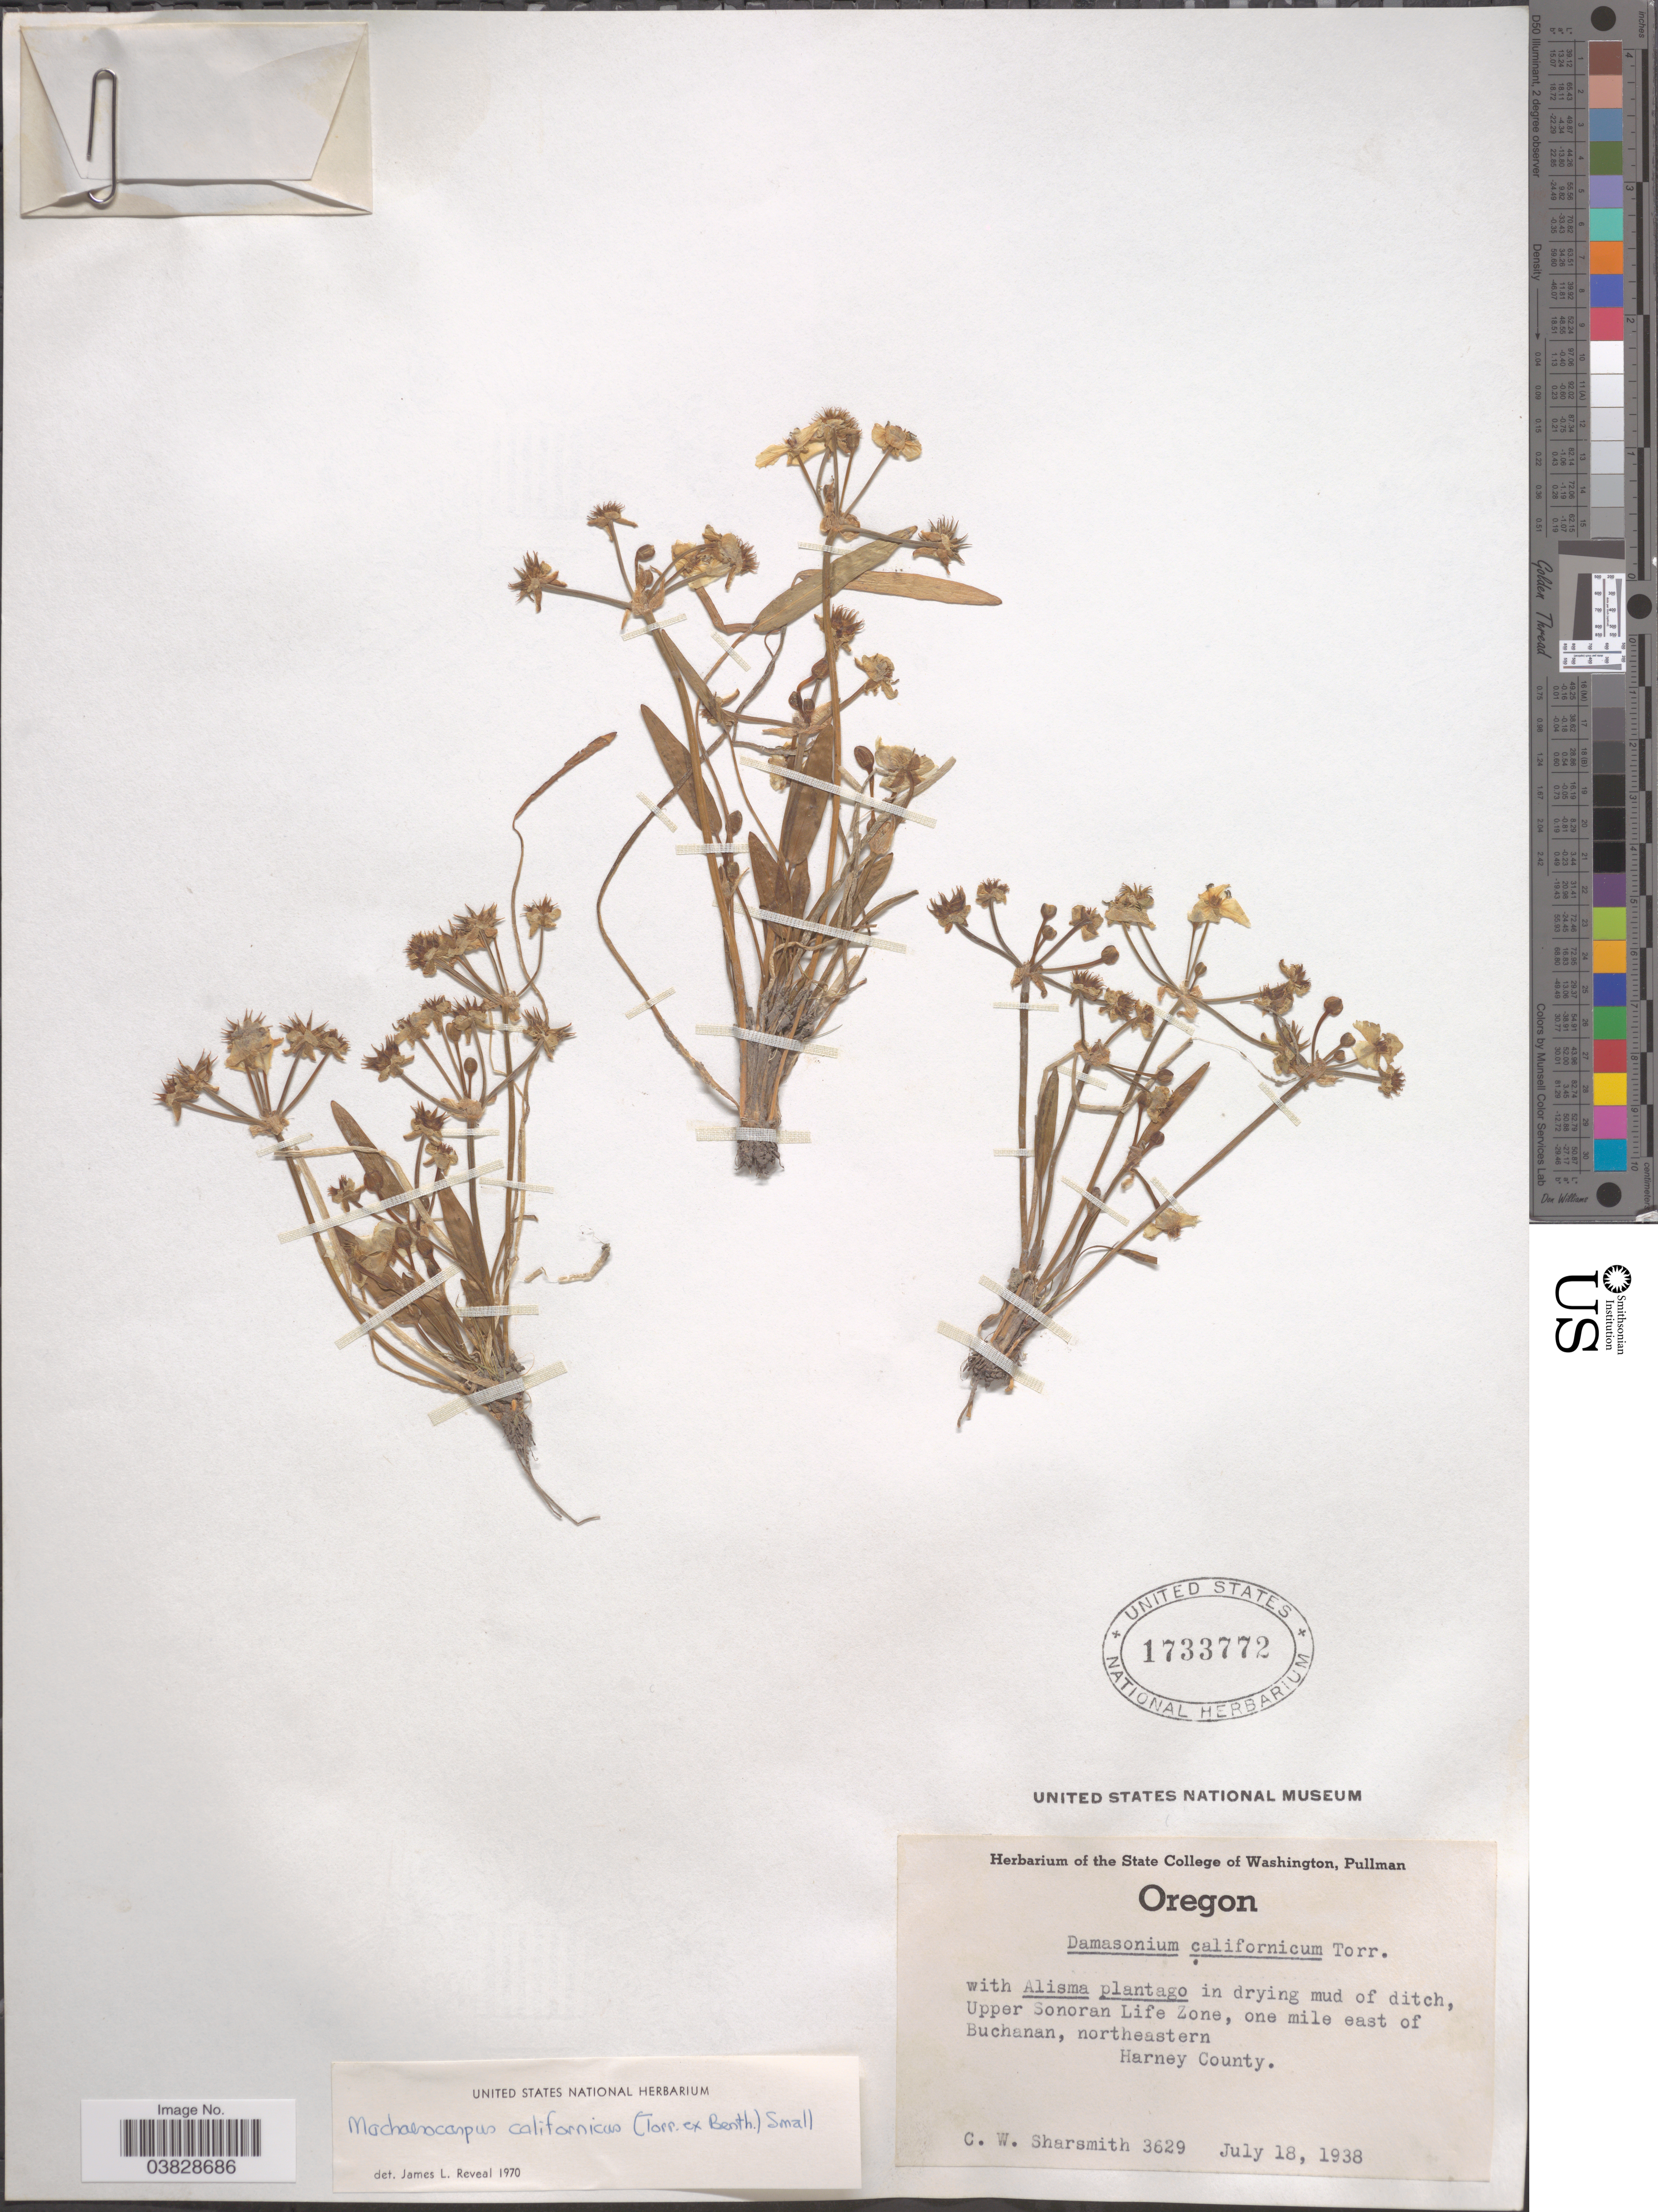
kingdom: Plantae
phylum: Tracheophyta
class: Liliopsida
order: Alismatales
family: Alismataceae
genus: Damasonium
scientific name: Damasonium californicum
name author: Torr.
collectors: C. Sharsmith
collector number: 3629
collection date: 1938-07-18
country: United States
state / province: Oregon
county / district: Harney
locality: Upper Sonoran Life Zone, one mile east of Buchanan, northeastern. Harney County.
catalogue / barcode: US 1733772